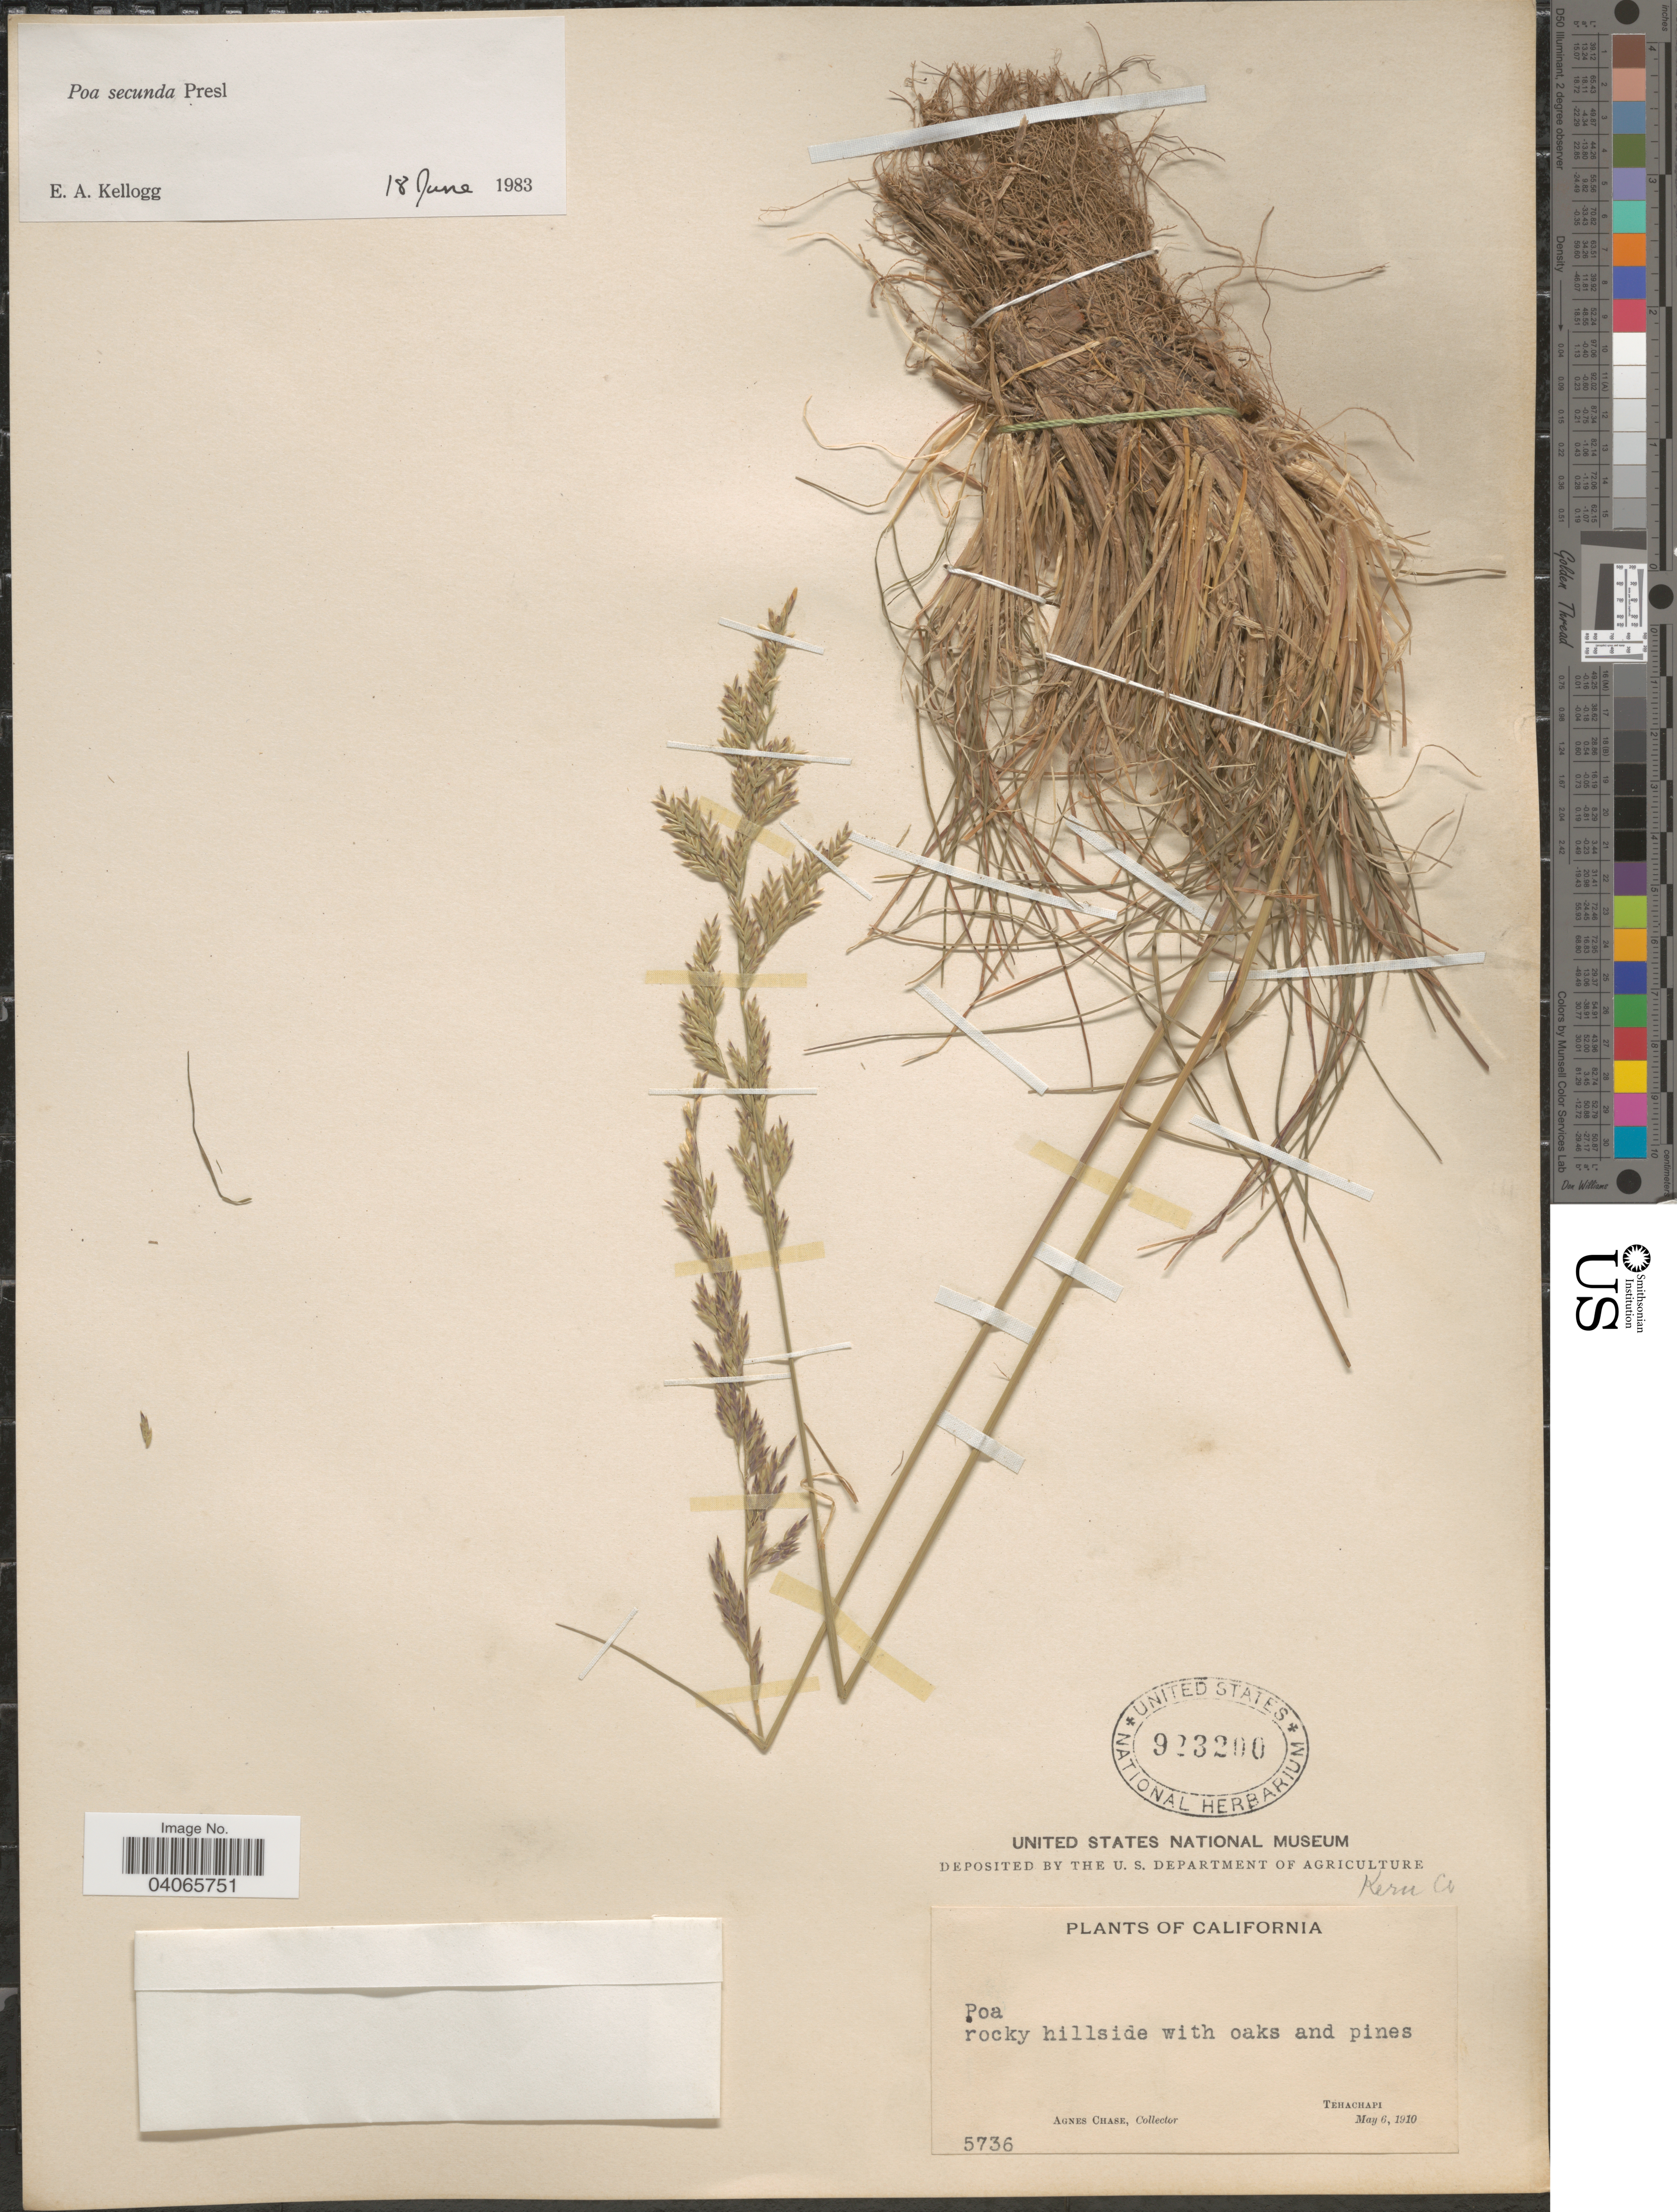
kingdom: Plantae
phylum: Tracheophyta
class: Liliopsida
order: Poales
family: Poaceae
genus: Poa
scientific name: Poa secunda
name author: J. Presl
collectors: A. Chase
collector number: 5736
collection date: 1910-05-06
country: United States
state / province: California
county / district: Kern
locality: Rocky hillside with oaks and pines. Tehachapi. Kern Co.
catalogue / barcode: US 923200